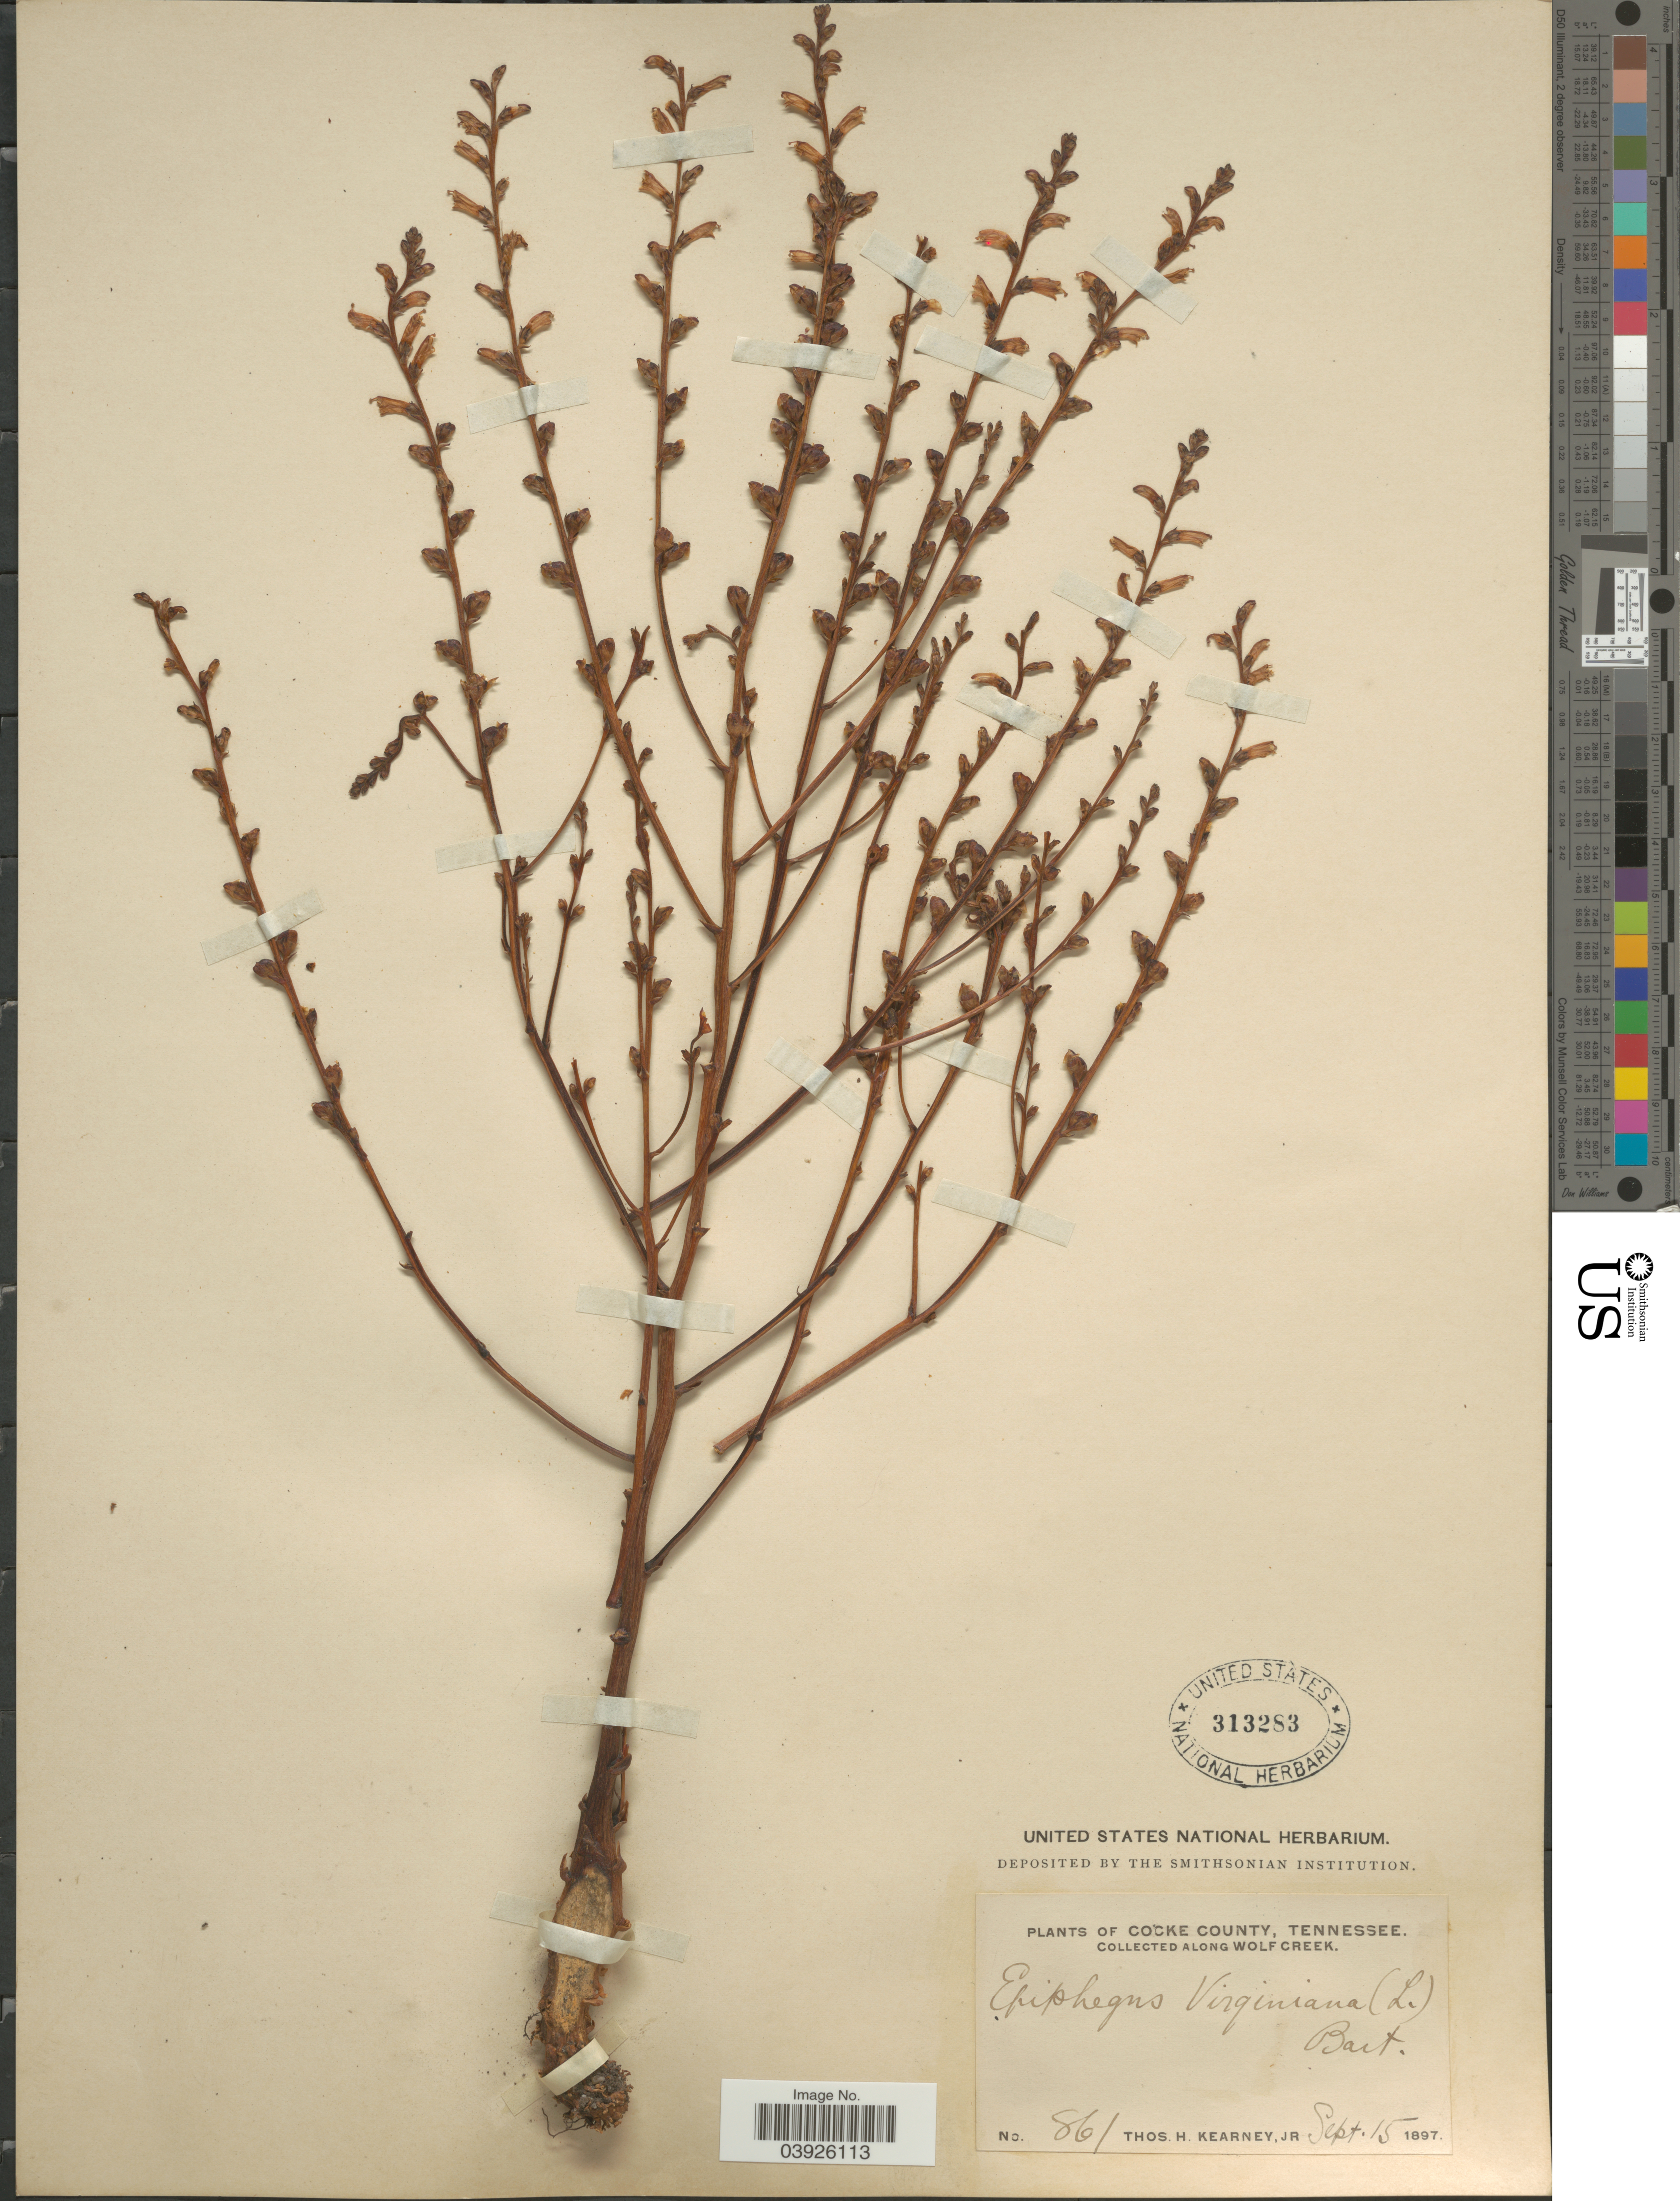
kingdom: Plantae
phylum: Tracheophyta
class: Magnoliopsida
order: Lamiales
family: Orobanchaceae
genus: Epifagus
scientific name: Epifagus virginiana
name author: (L.) W.P.C. Barton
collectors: T. H. Kearney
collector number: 861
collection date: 1897-09-15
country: United States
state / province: Tennessee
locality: Cocke County. Along Wolf Creek.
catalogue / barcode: US 313283